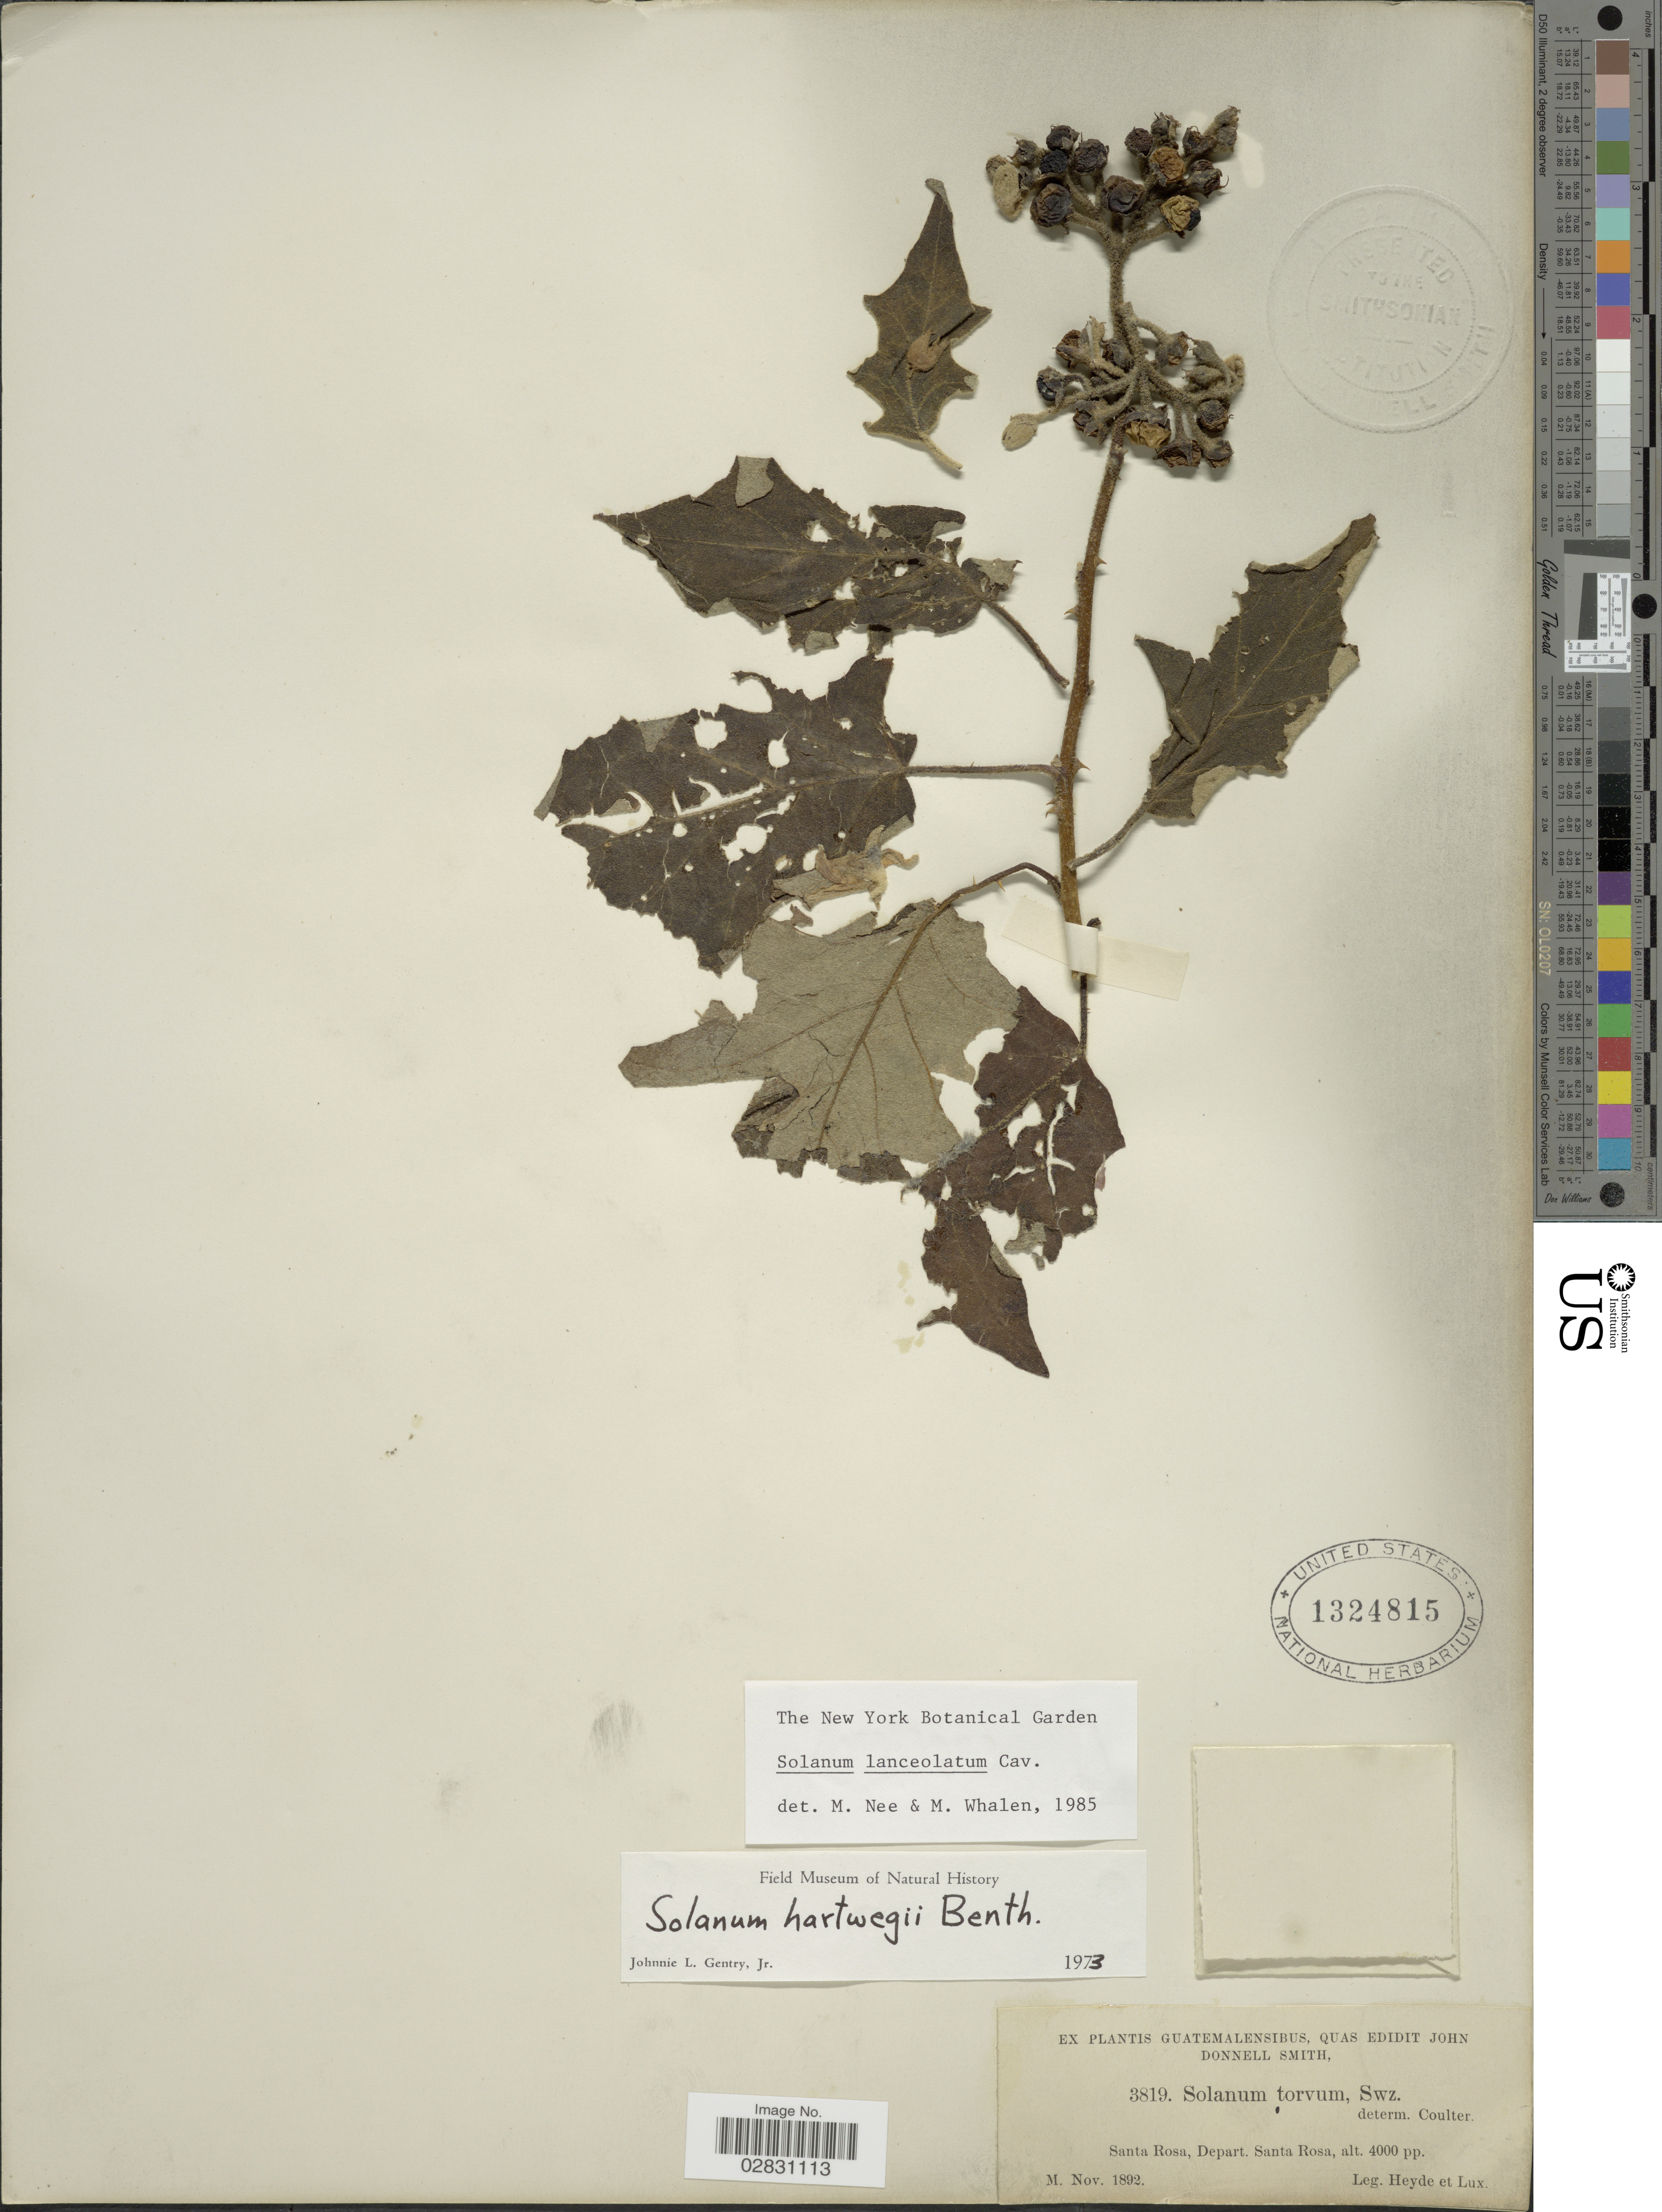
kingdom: Plantae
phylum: Tracheophyta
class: Magnoliopsida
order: Solanales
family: Solanaceae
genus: Solanum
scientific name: Solanum lanceolatum Berthault, nom. illeg.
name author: Berthault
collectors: Heyde & Lux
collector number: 3819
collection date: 1892-11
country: Guatemala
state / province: Santa Rosa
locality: Depart. Santa Rosa.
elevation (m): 1219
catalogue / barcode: US 1324815